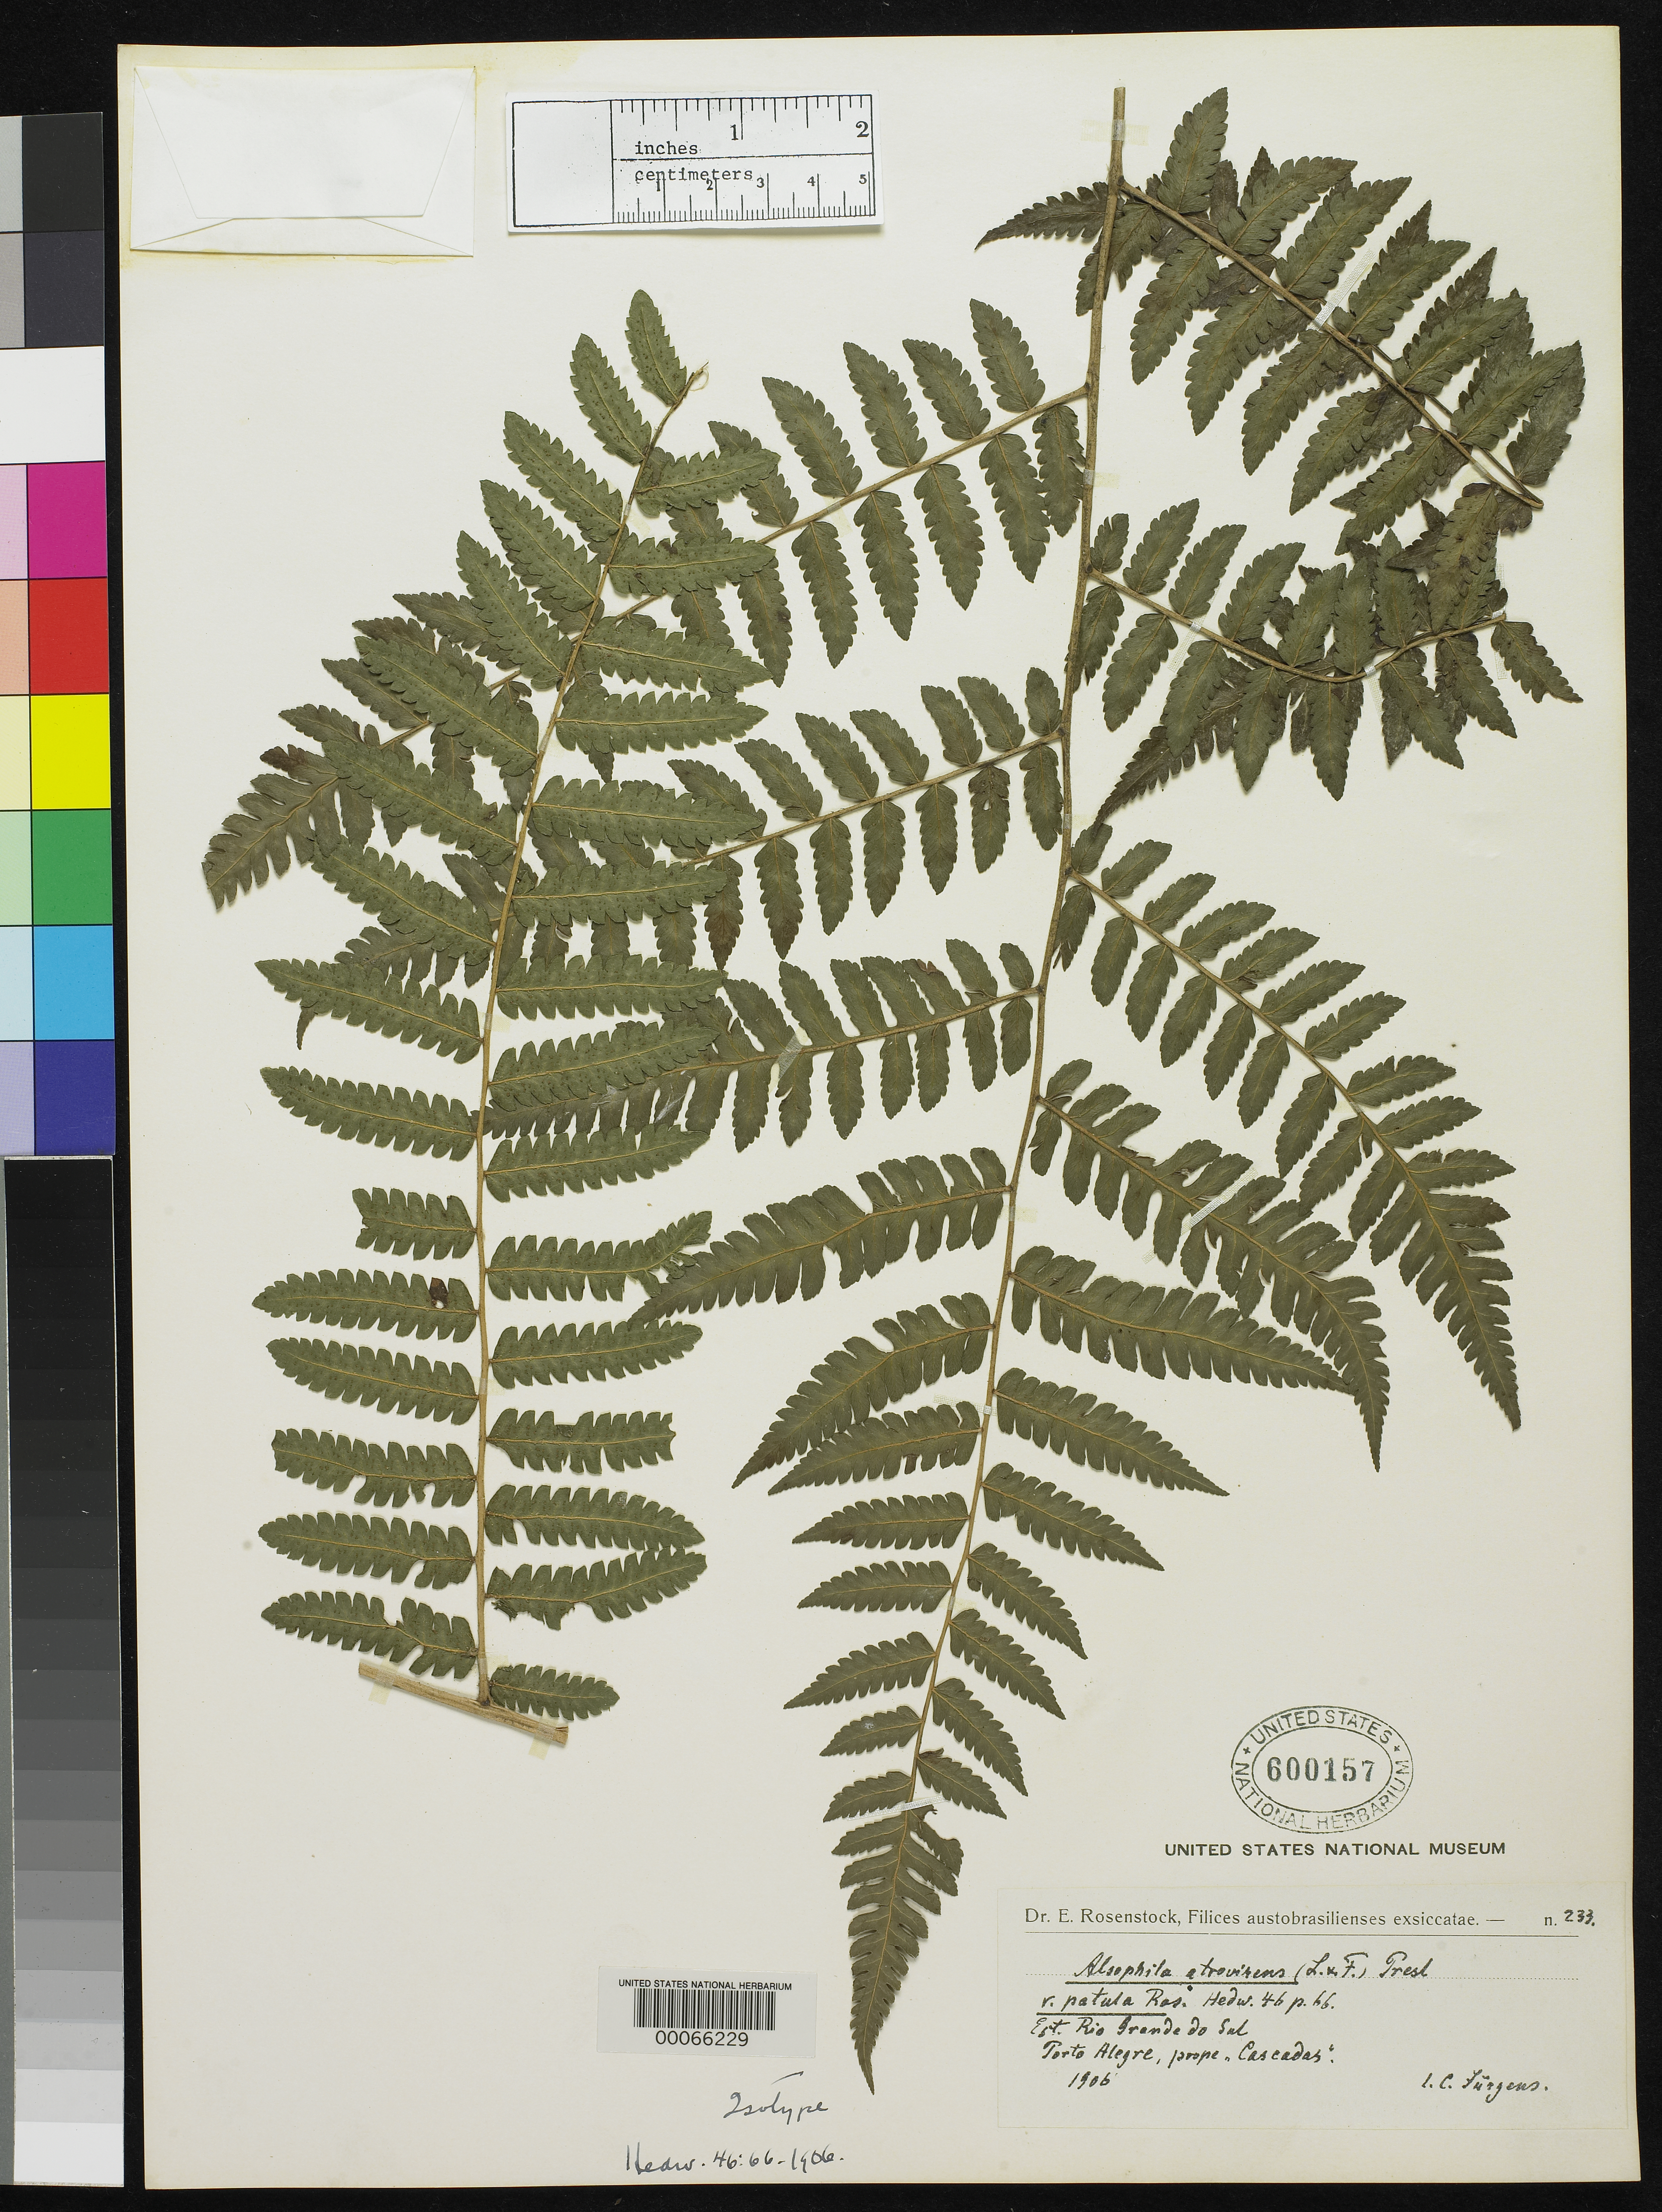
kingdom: Plantae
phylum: Tracheophyta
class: Polypodiopsida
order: Cyatheales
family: Cyatheaceae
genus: Alsophila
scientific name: Alsophila atrovirens var. patula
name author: Rosenst.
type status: Isosyntype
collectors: C. Juergens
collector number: Rosenstock Exs. 233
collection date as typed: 1906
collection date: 1906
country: Brazil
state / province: Minas Gerais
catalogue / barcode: US 600157